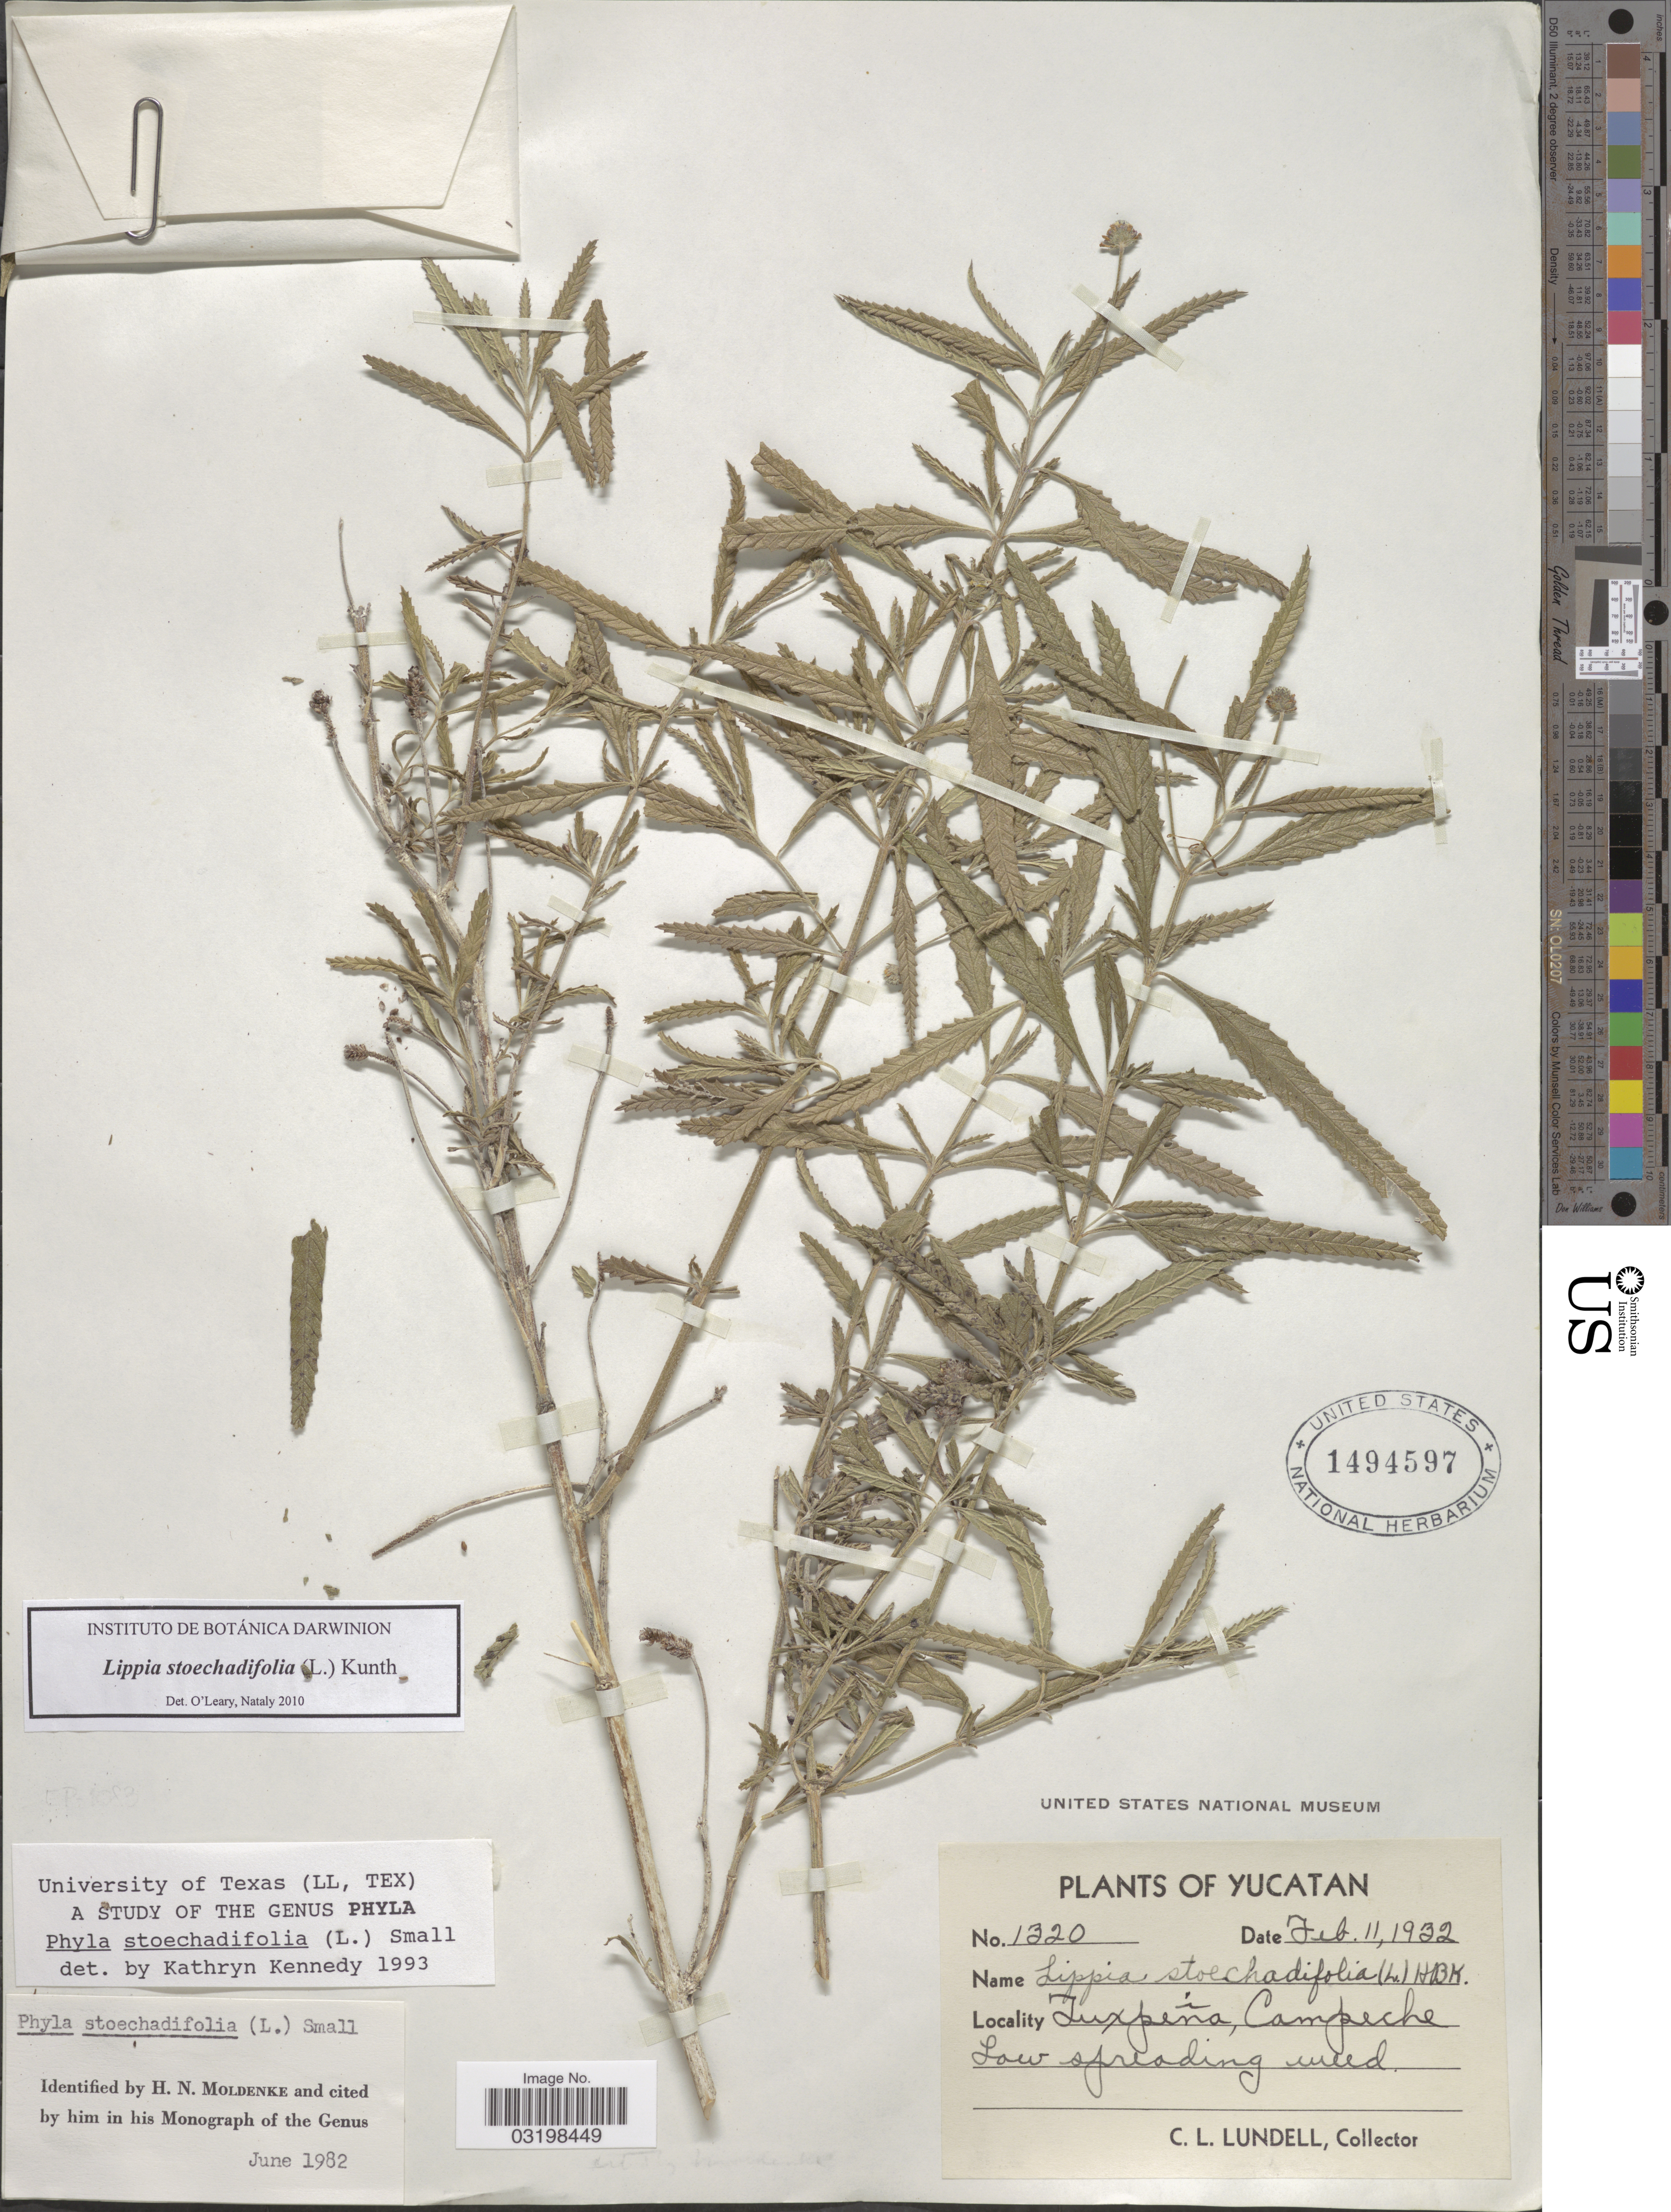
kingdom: Plantae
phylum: Tracheophyta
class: Magnoliopsida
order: Lamiales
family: Verbenaceae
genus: Lippia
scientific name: Lippia stoechadifolia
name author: (L.) Kunth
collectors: C. L. Lundell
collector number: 1320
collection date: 1922-02-11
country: Mexico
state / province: Campeche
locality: Tuxpeña. Yucatan.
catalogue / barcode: US 1494597